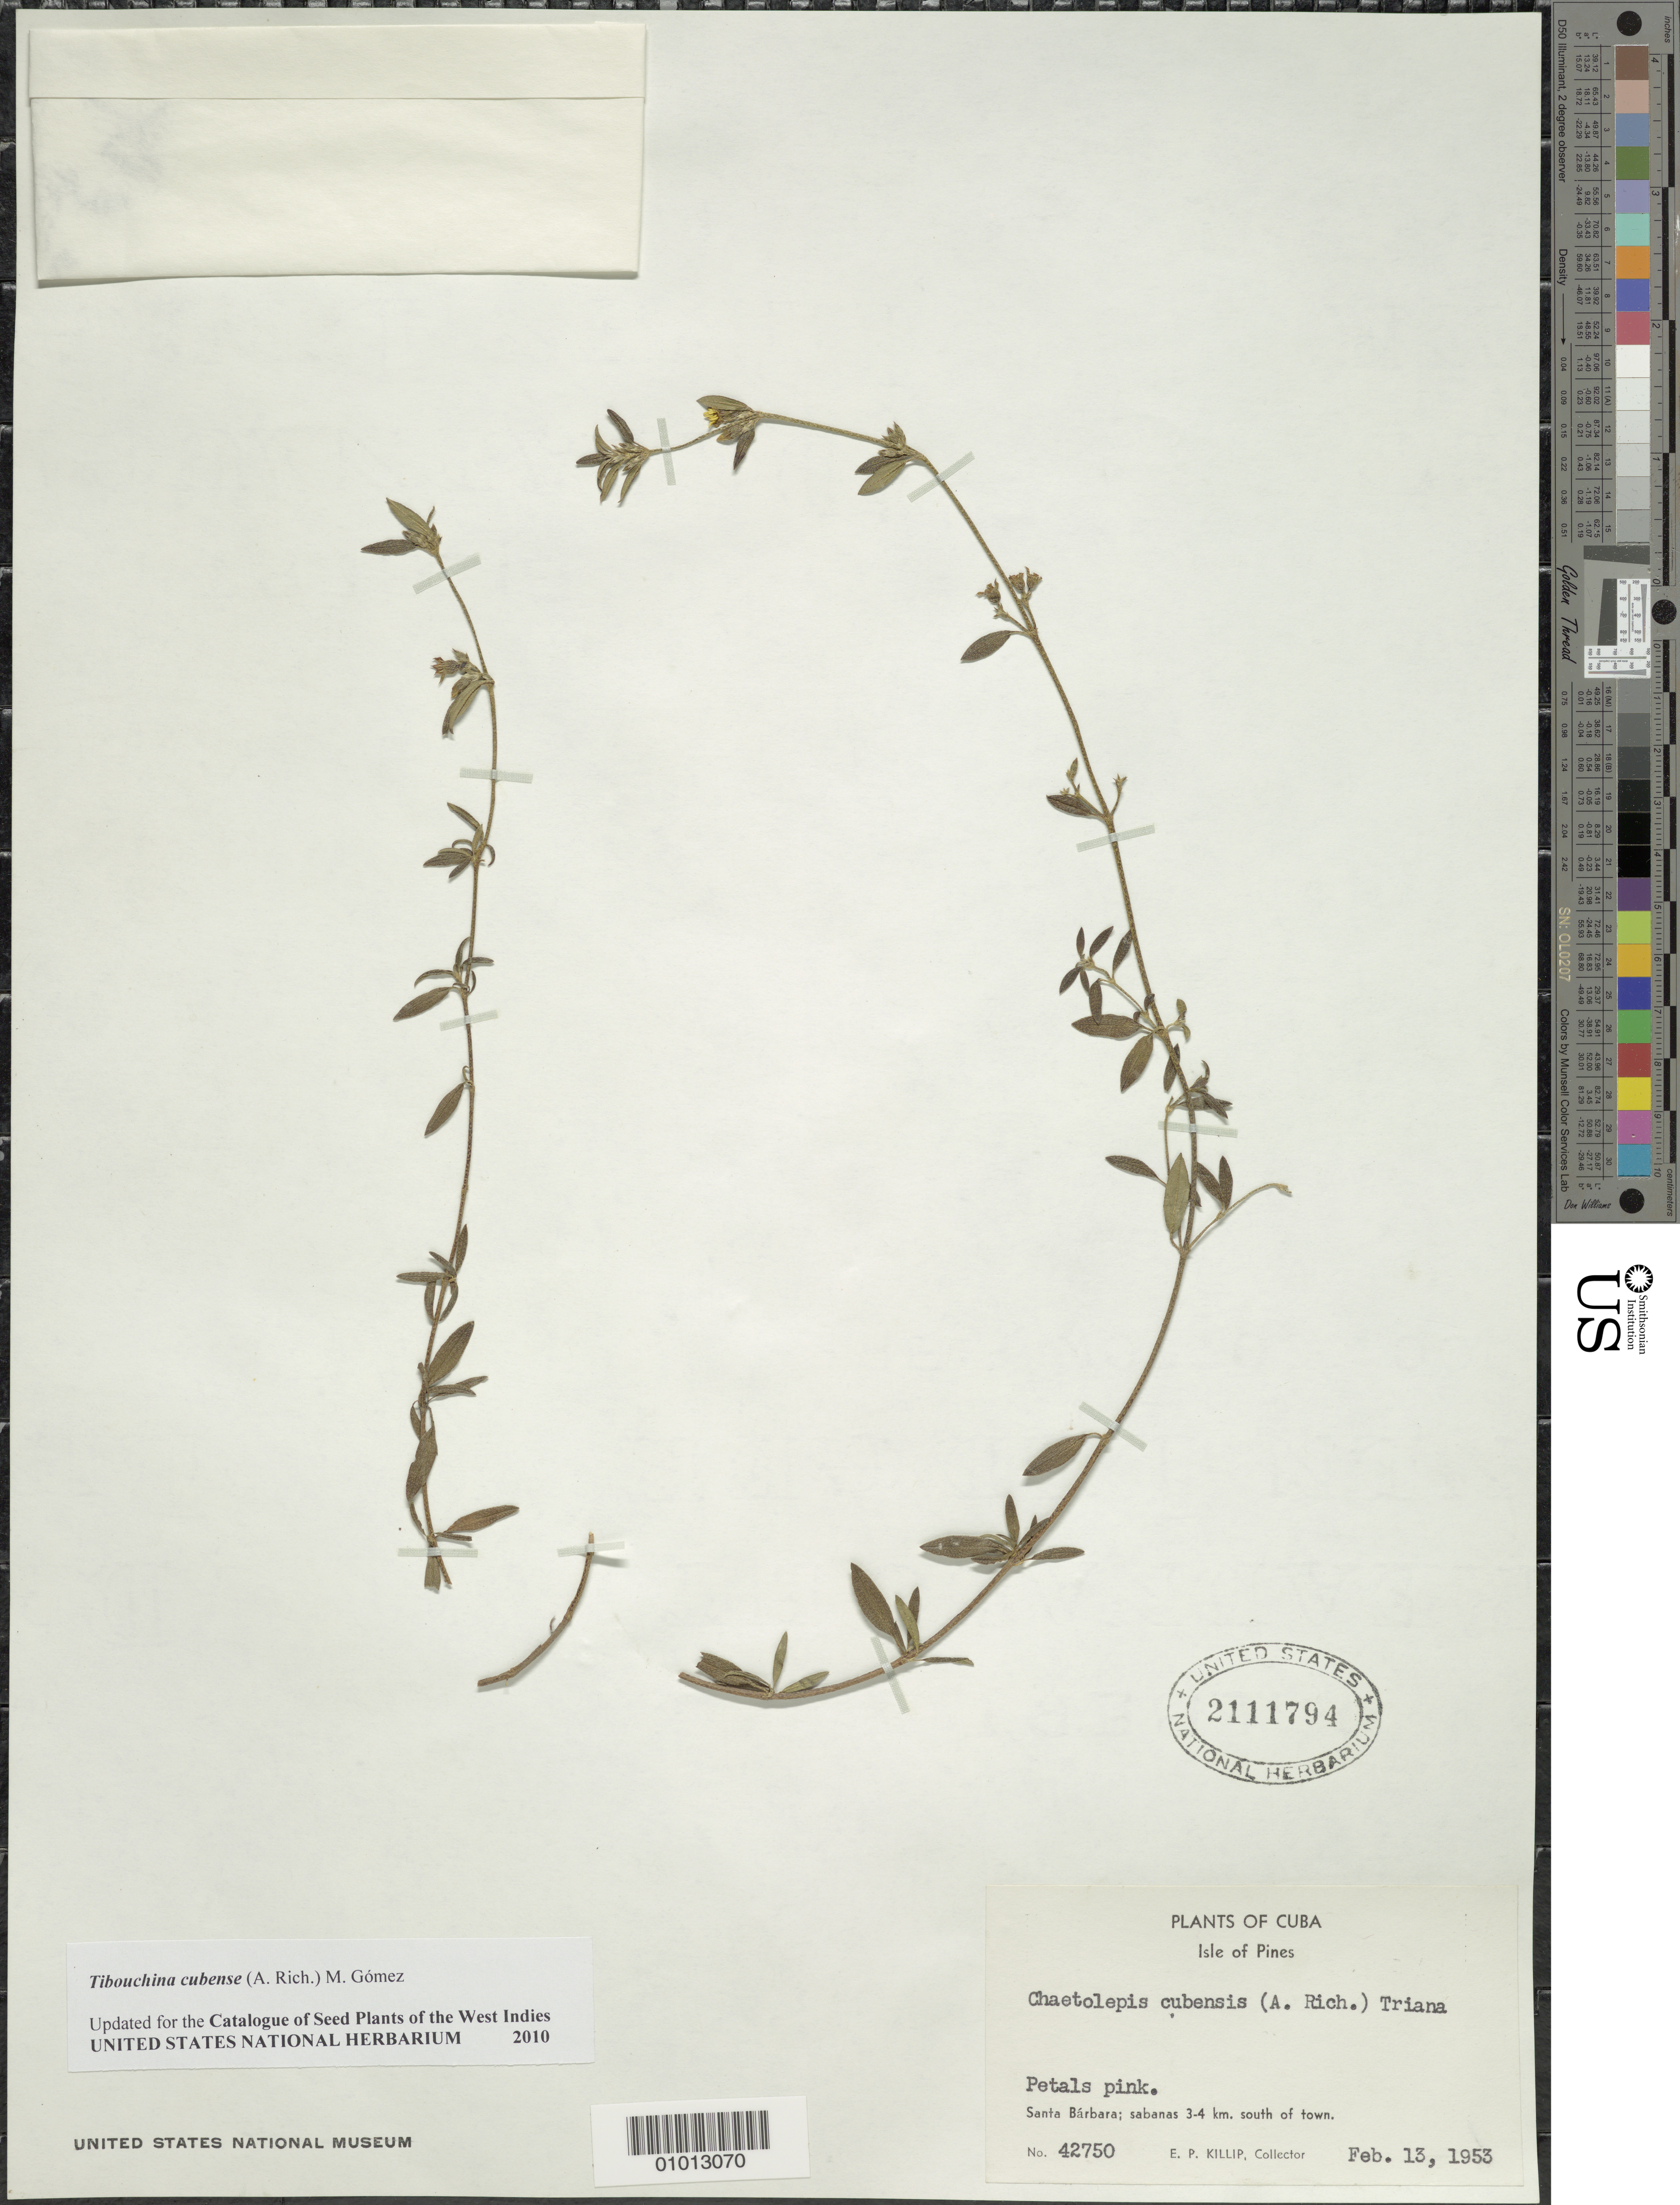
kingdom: Plantae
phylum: Tracheophyta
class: Magnoliopsida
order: Myrtales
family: Melastomataceae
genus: Arthrostemma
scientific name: Arthrostemma cubense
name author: A. Rich.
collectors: E. P. Killip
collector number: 42750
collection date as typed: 13 Feb 1953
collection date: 1953-02-13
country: Cuba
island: Isla de la Juventud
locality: Isle of Pines, Santa Bárbara, sabanas 3-4 km south of town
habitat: Savannas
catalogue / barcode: US 2111794